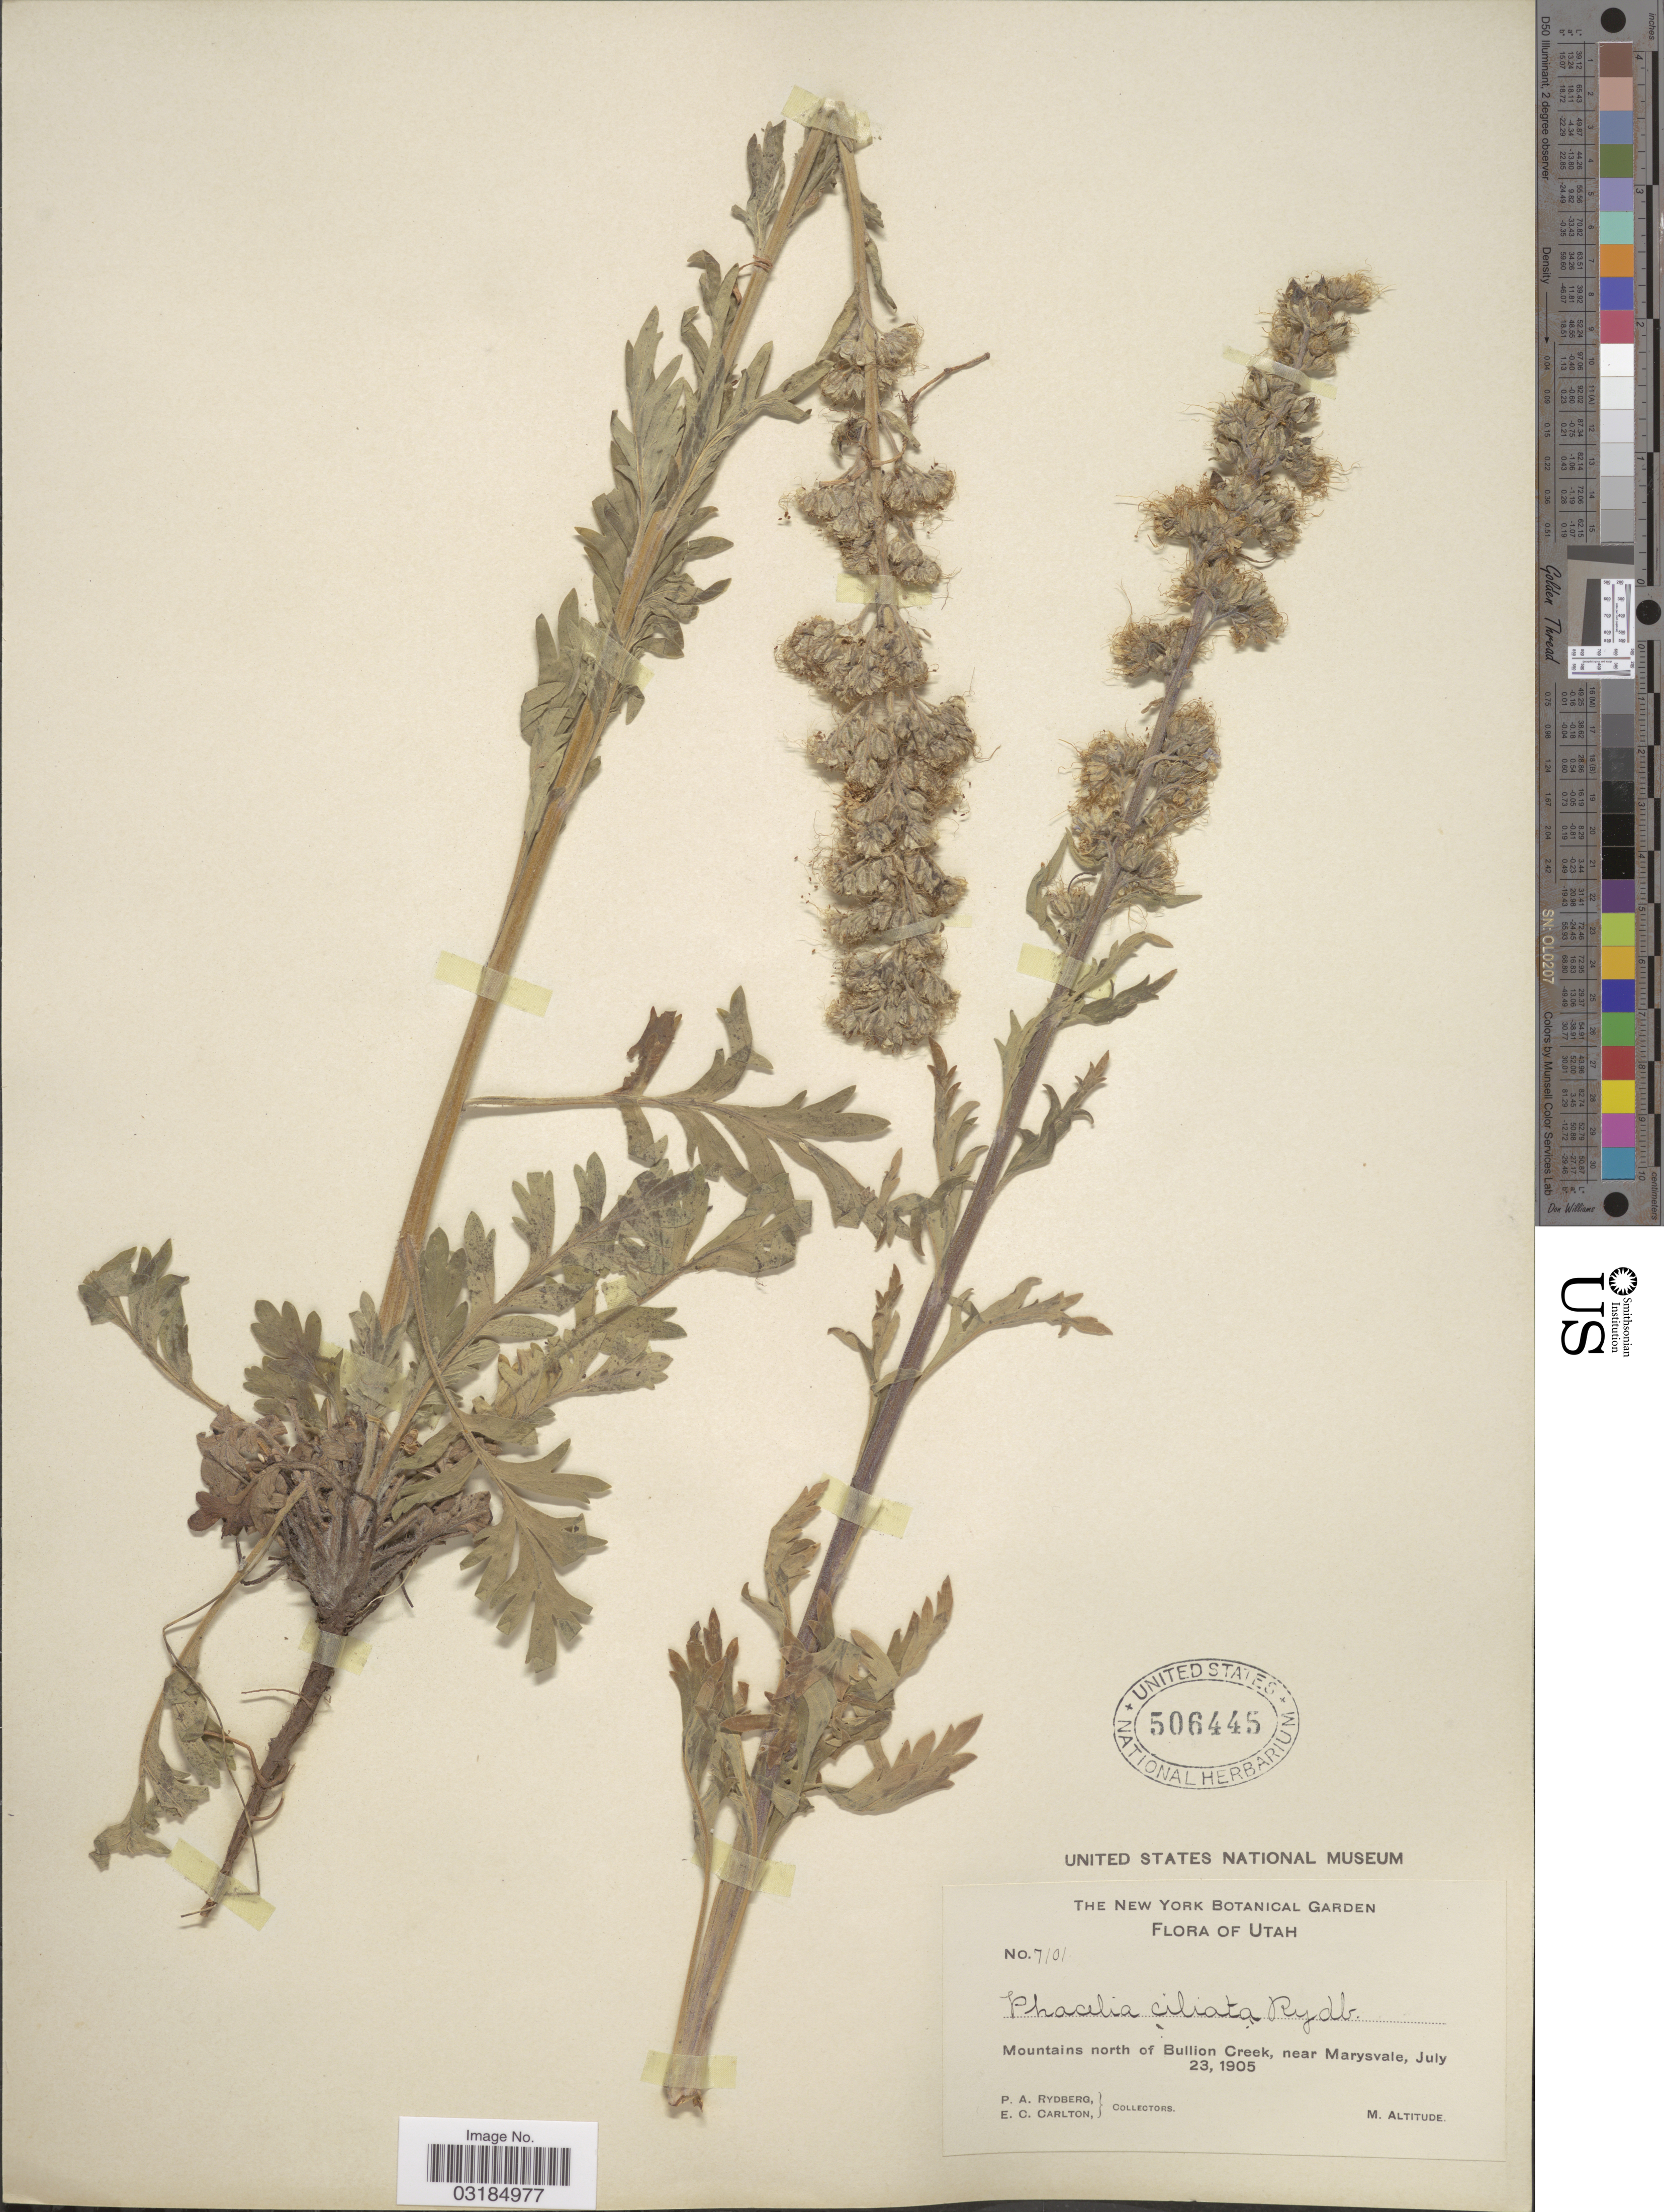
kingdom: Plantae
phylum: Tracheophyta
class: Magnoliopsida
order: Boraginales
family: Hydrophyllaceae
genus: Phacelia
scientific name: Phacelia ciliosa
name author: Rydb.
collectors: P. A. Rydberg & E. Carlton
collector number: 7101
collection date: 1905-07-23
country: United States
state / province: Utah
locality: Mountains north of Bullion Creek, near Marysvale.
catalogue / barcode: US 506445